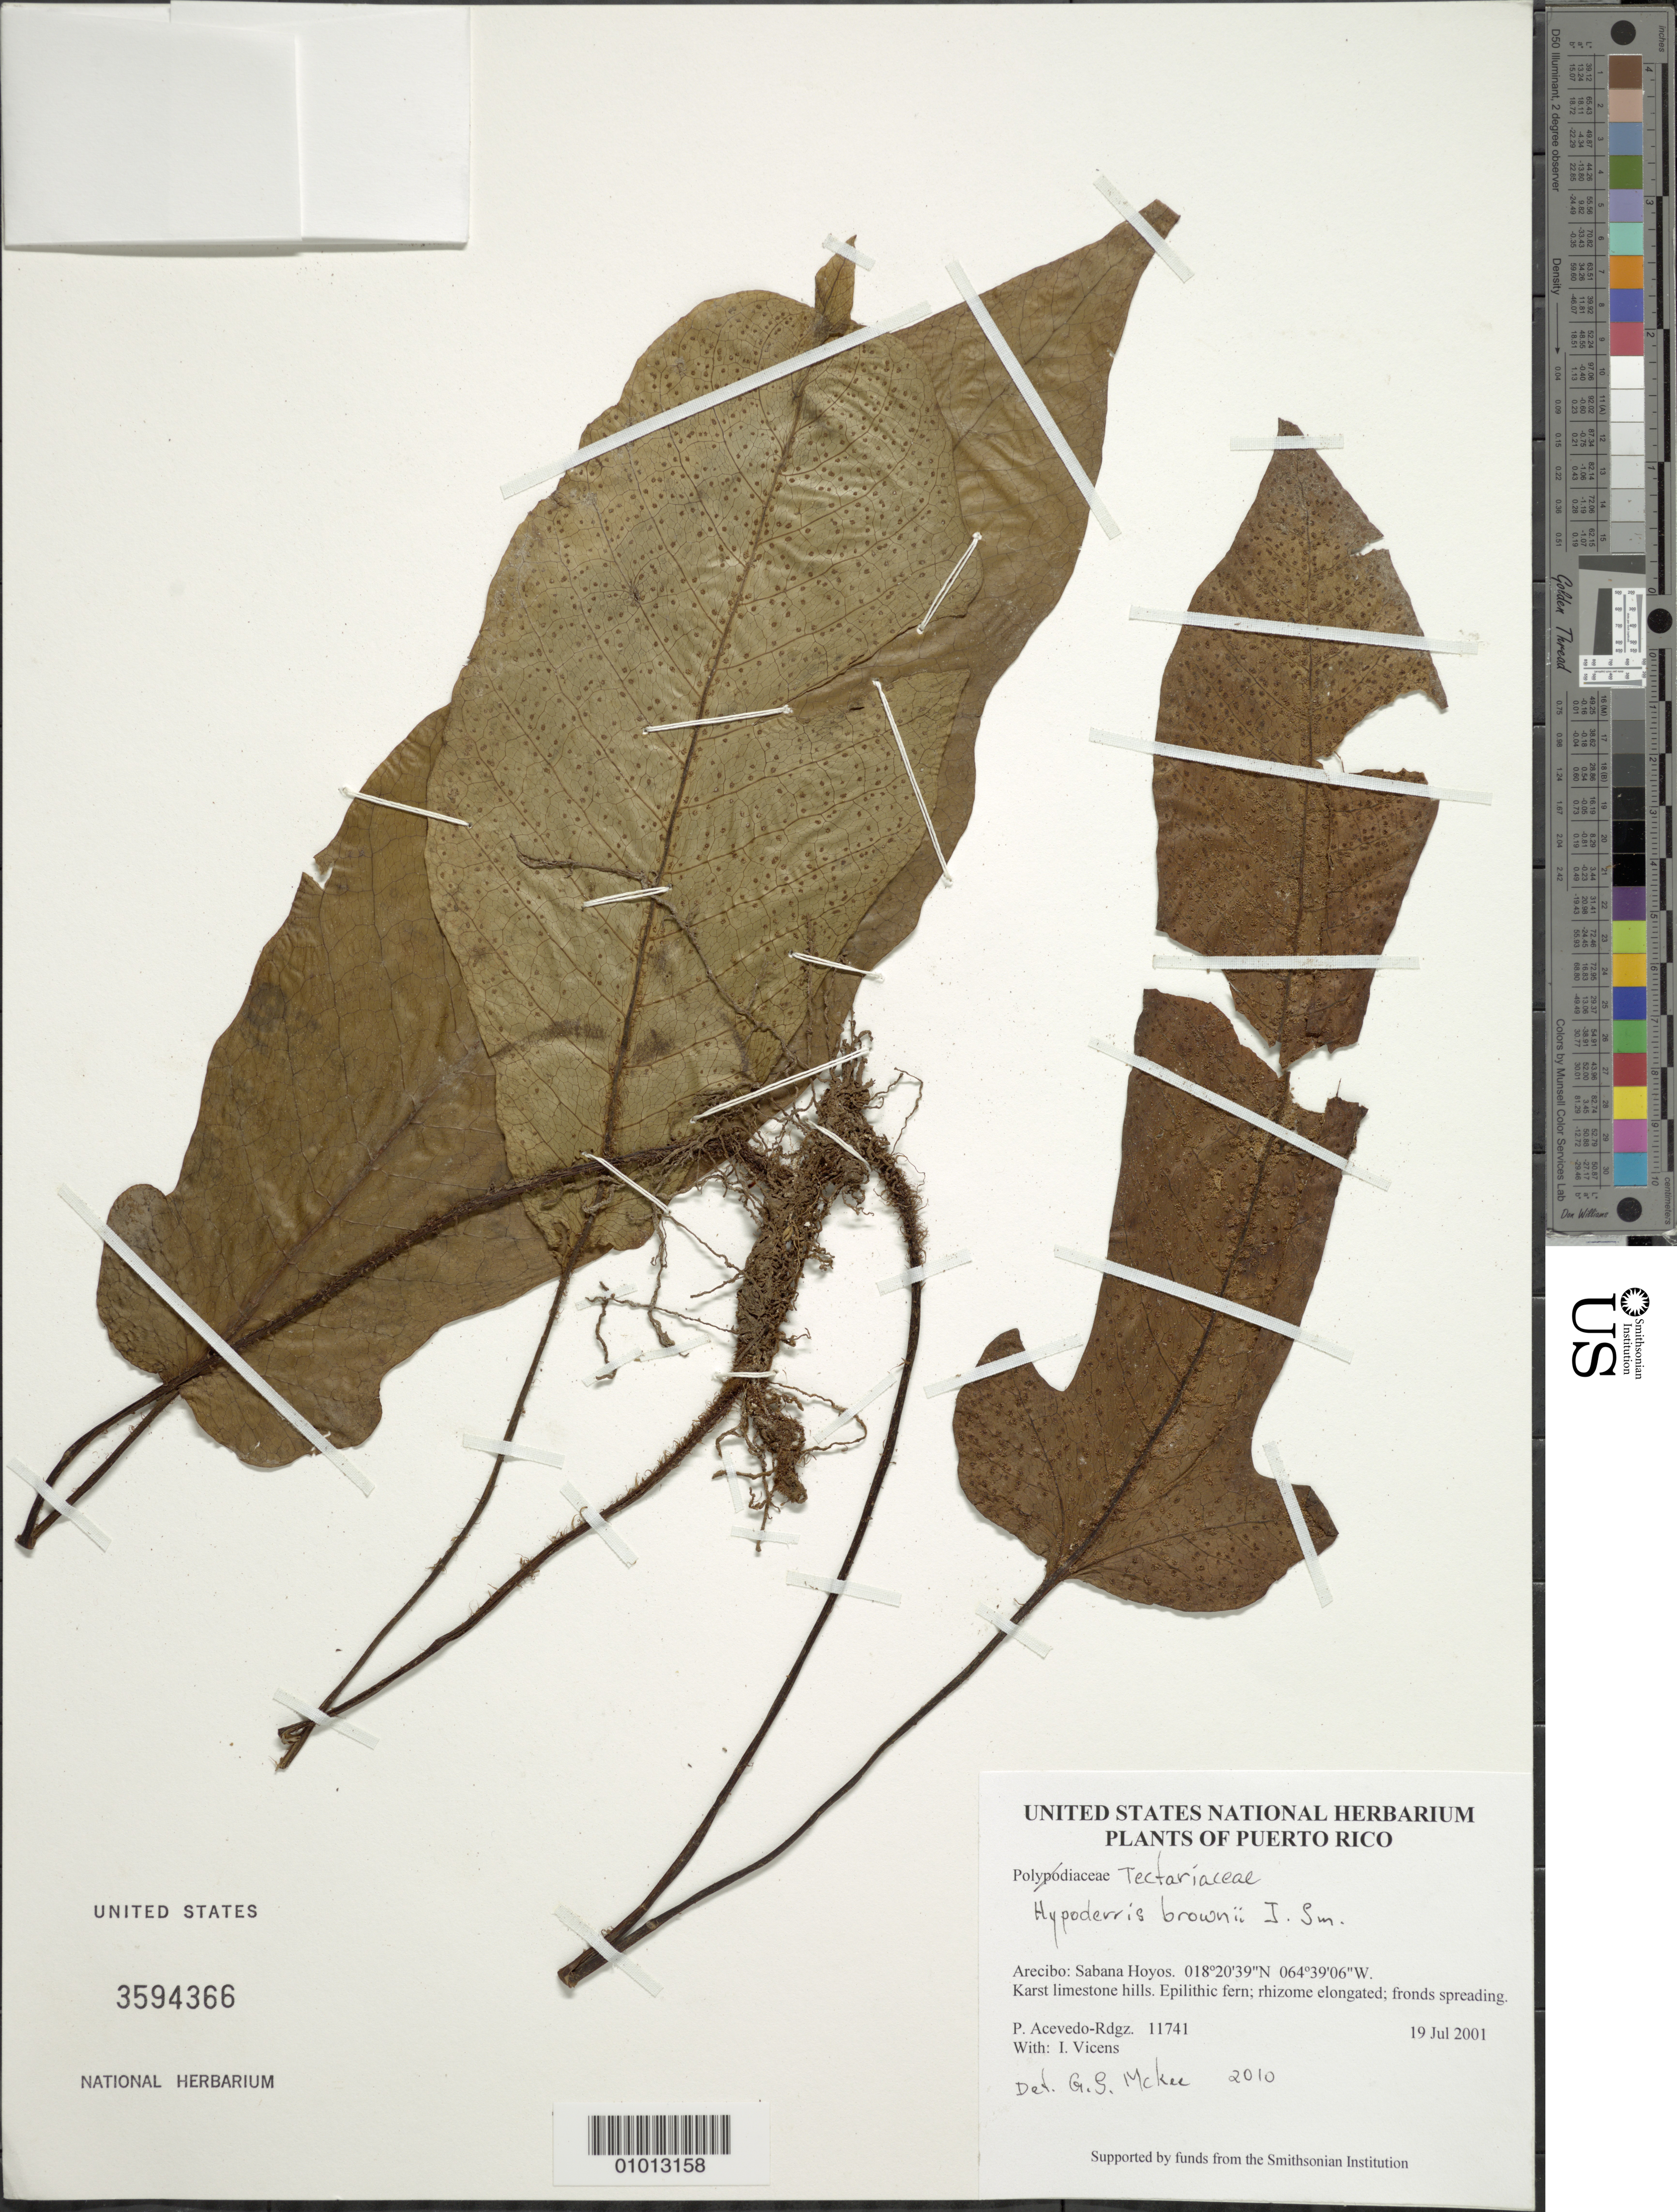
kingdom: Plantae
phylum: Tracheophyta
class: Polypodiopsida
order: Polypodiales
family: Tectariaceae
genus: Hypoderris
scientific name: Hypoderris brownii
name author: J. Sm.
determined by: McKee, G. S., (US), NMNH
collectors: P. Acevedo-Rodr. & I. Vicens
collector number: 11741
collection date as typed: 19 Jul 2001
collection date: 2001-07-19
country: Puerto Rico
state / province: Arecibo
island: Puerto Rico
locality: Arecibo: Sabana Hoyos.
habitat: Karst limestone hills.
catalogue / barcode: US 3594366